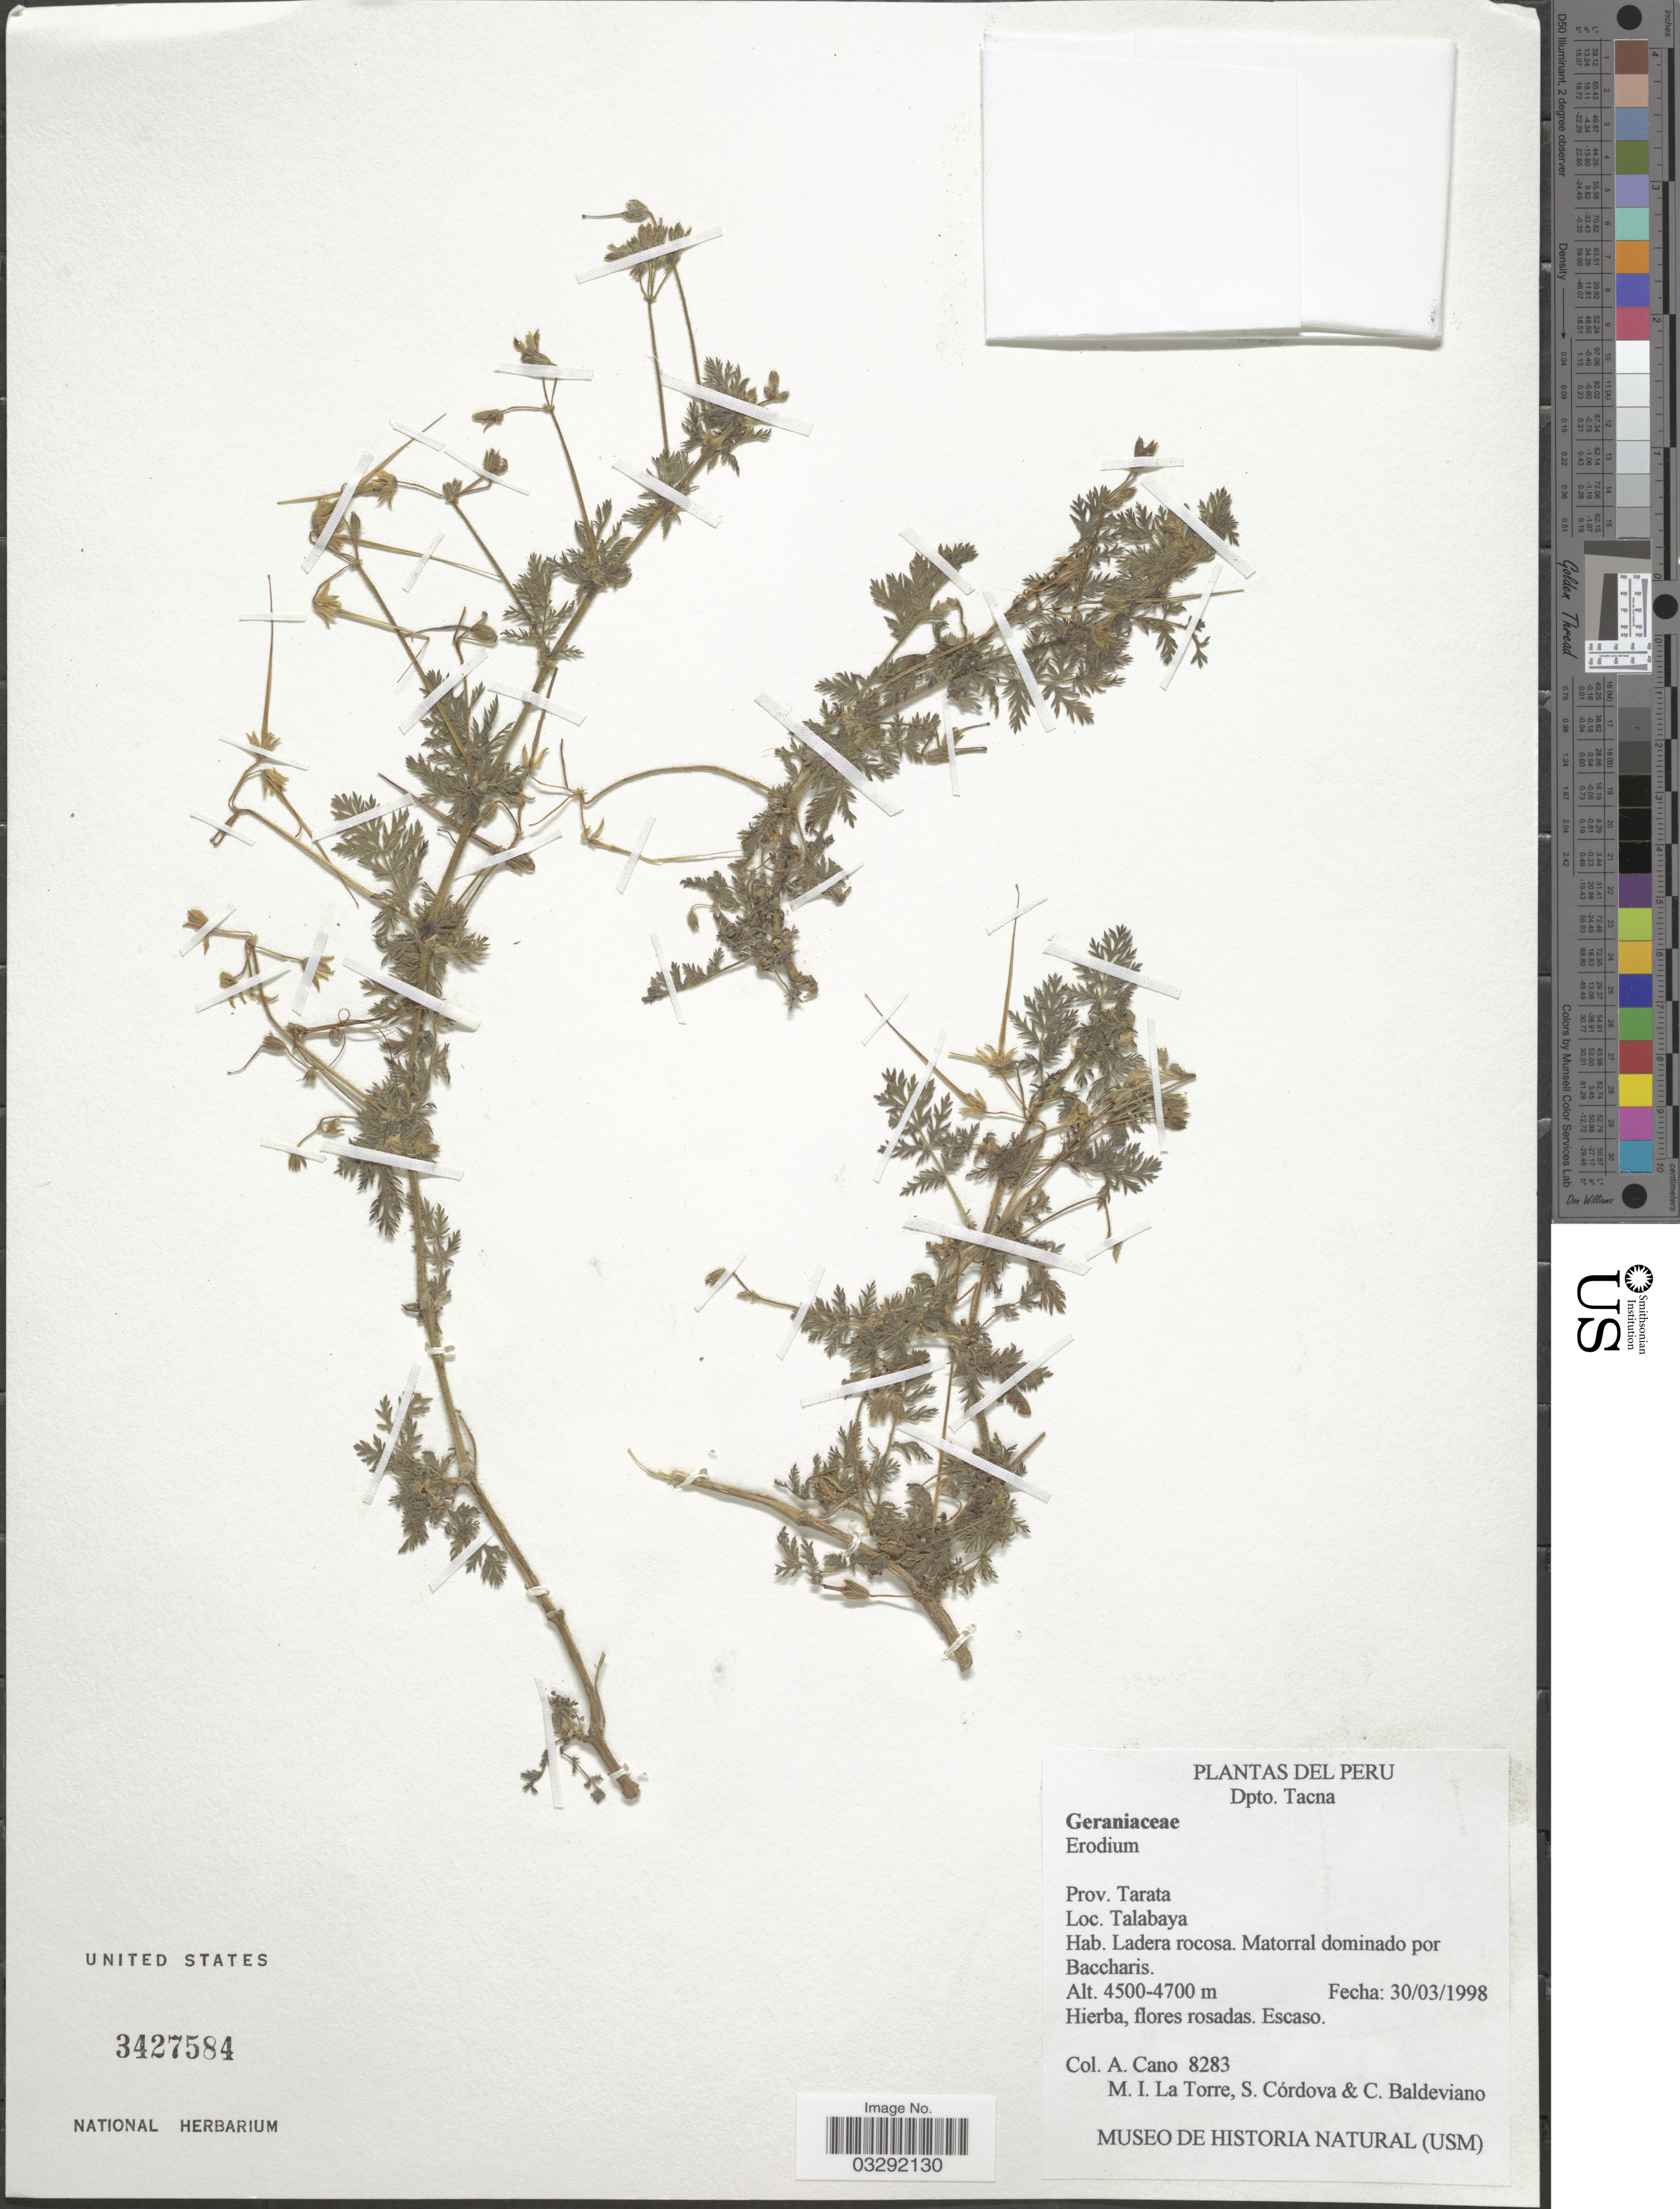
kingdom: Plantae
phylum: Tracheophyta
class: Magnoliopsida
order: Geraniales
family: Geraniaceae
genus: Erodium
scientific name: Erodium sp.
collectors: A. Cano, M. La Torre, S. Cordova & C. Baldeviano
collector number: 8283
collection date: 1998-03-30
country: Peru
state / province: Tacna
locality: Dpto. Tacna. Prov. Tarata. Talabaya.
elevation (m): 4500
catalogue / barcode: US 3427584